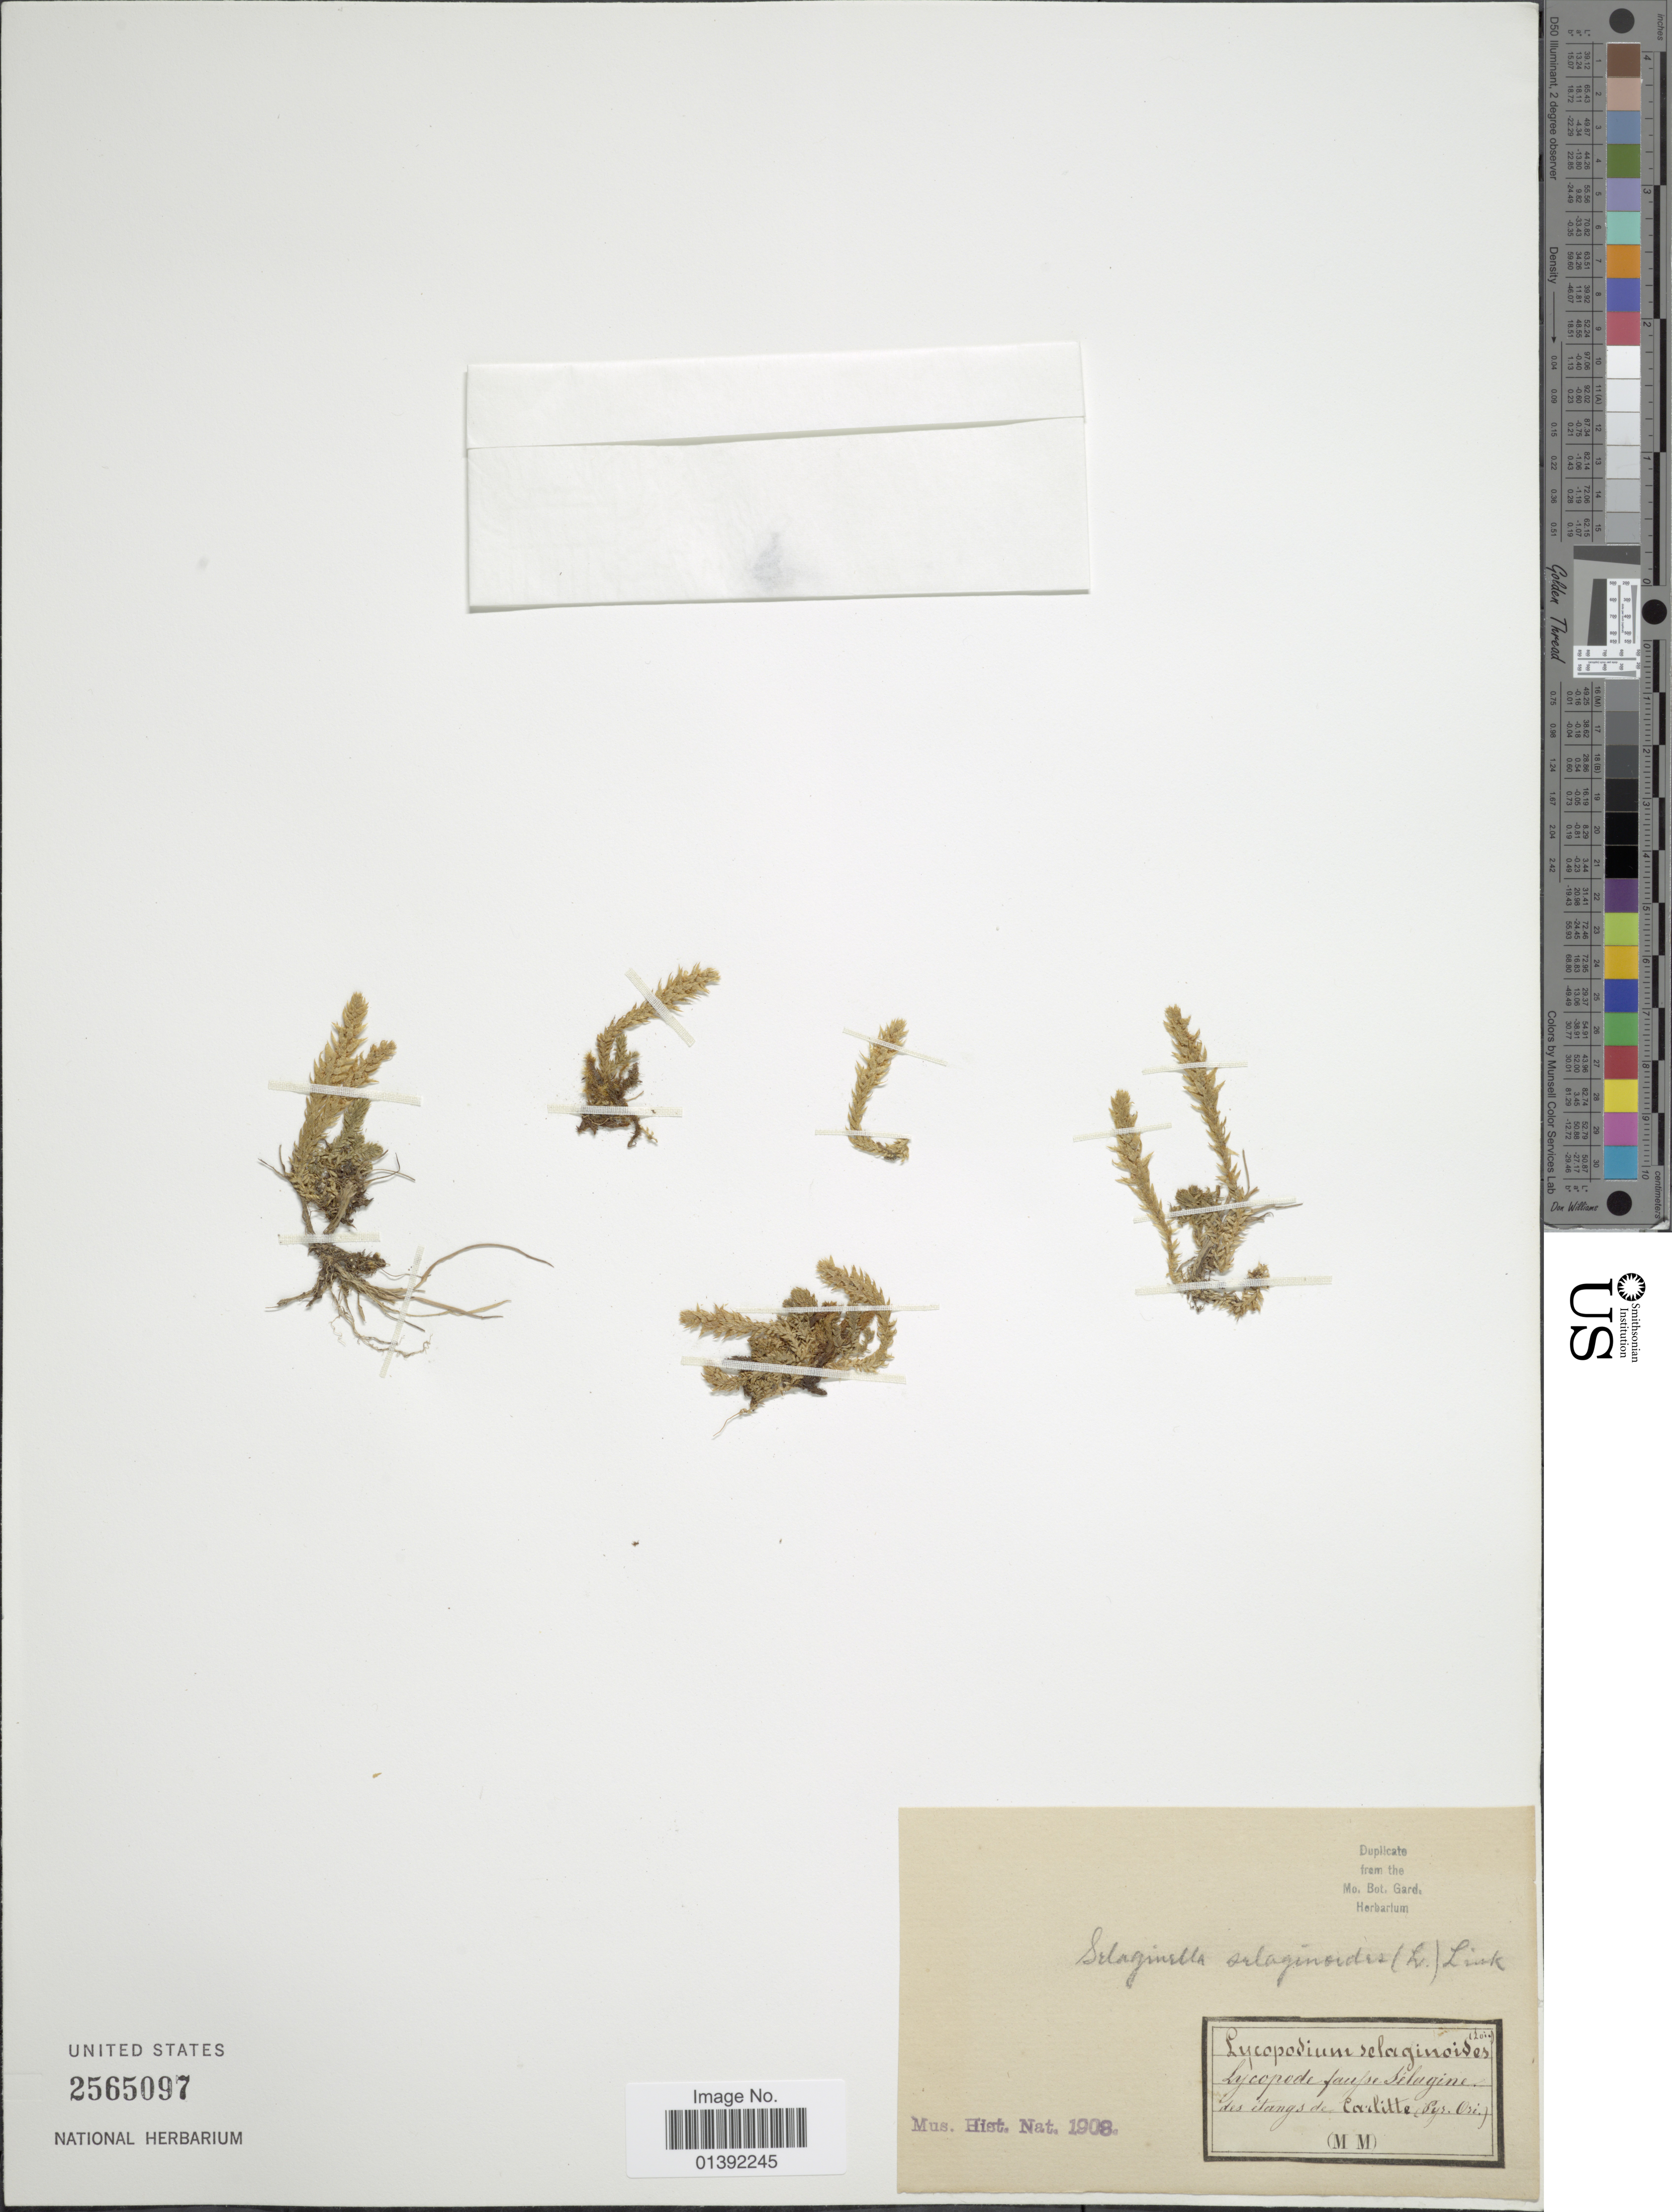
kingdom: Plantae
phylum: Tracheophyta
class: Lycopodiopsida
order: Selaginellales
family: Selaginellaceae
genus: Selaginella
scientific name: Selaginella selaginoides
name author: (L.) Link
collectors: M. M.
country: France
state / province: Occitanie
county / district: Pyrénées-Orientales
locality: Des etangs de Carlitte (Pyr. Ori.)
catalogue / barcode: US 2565097